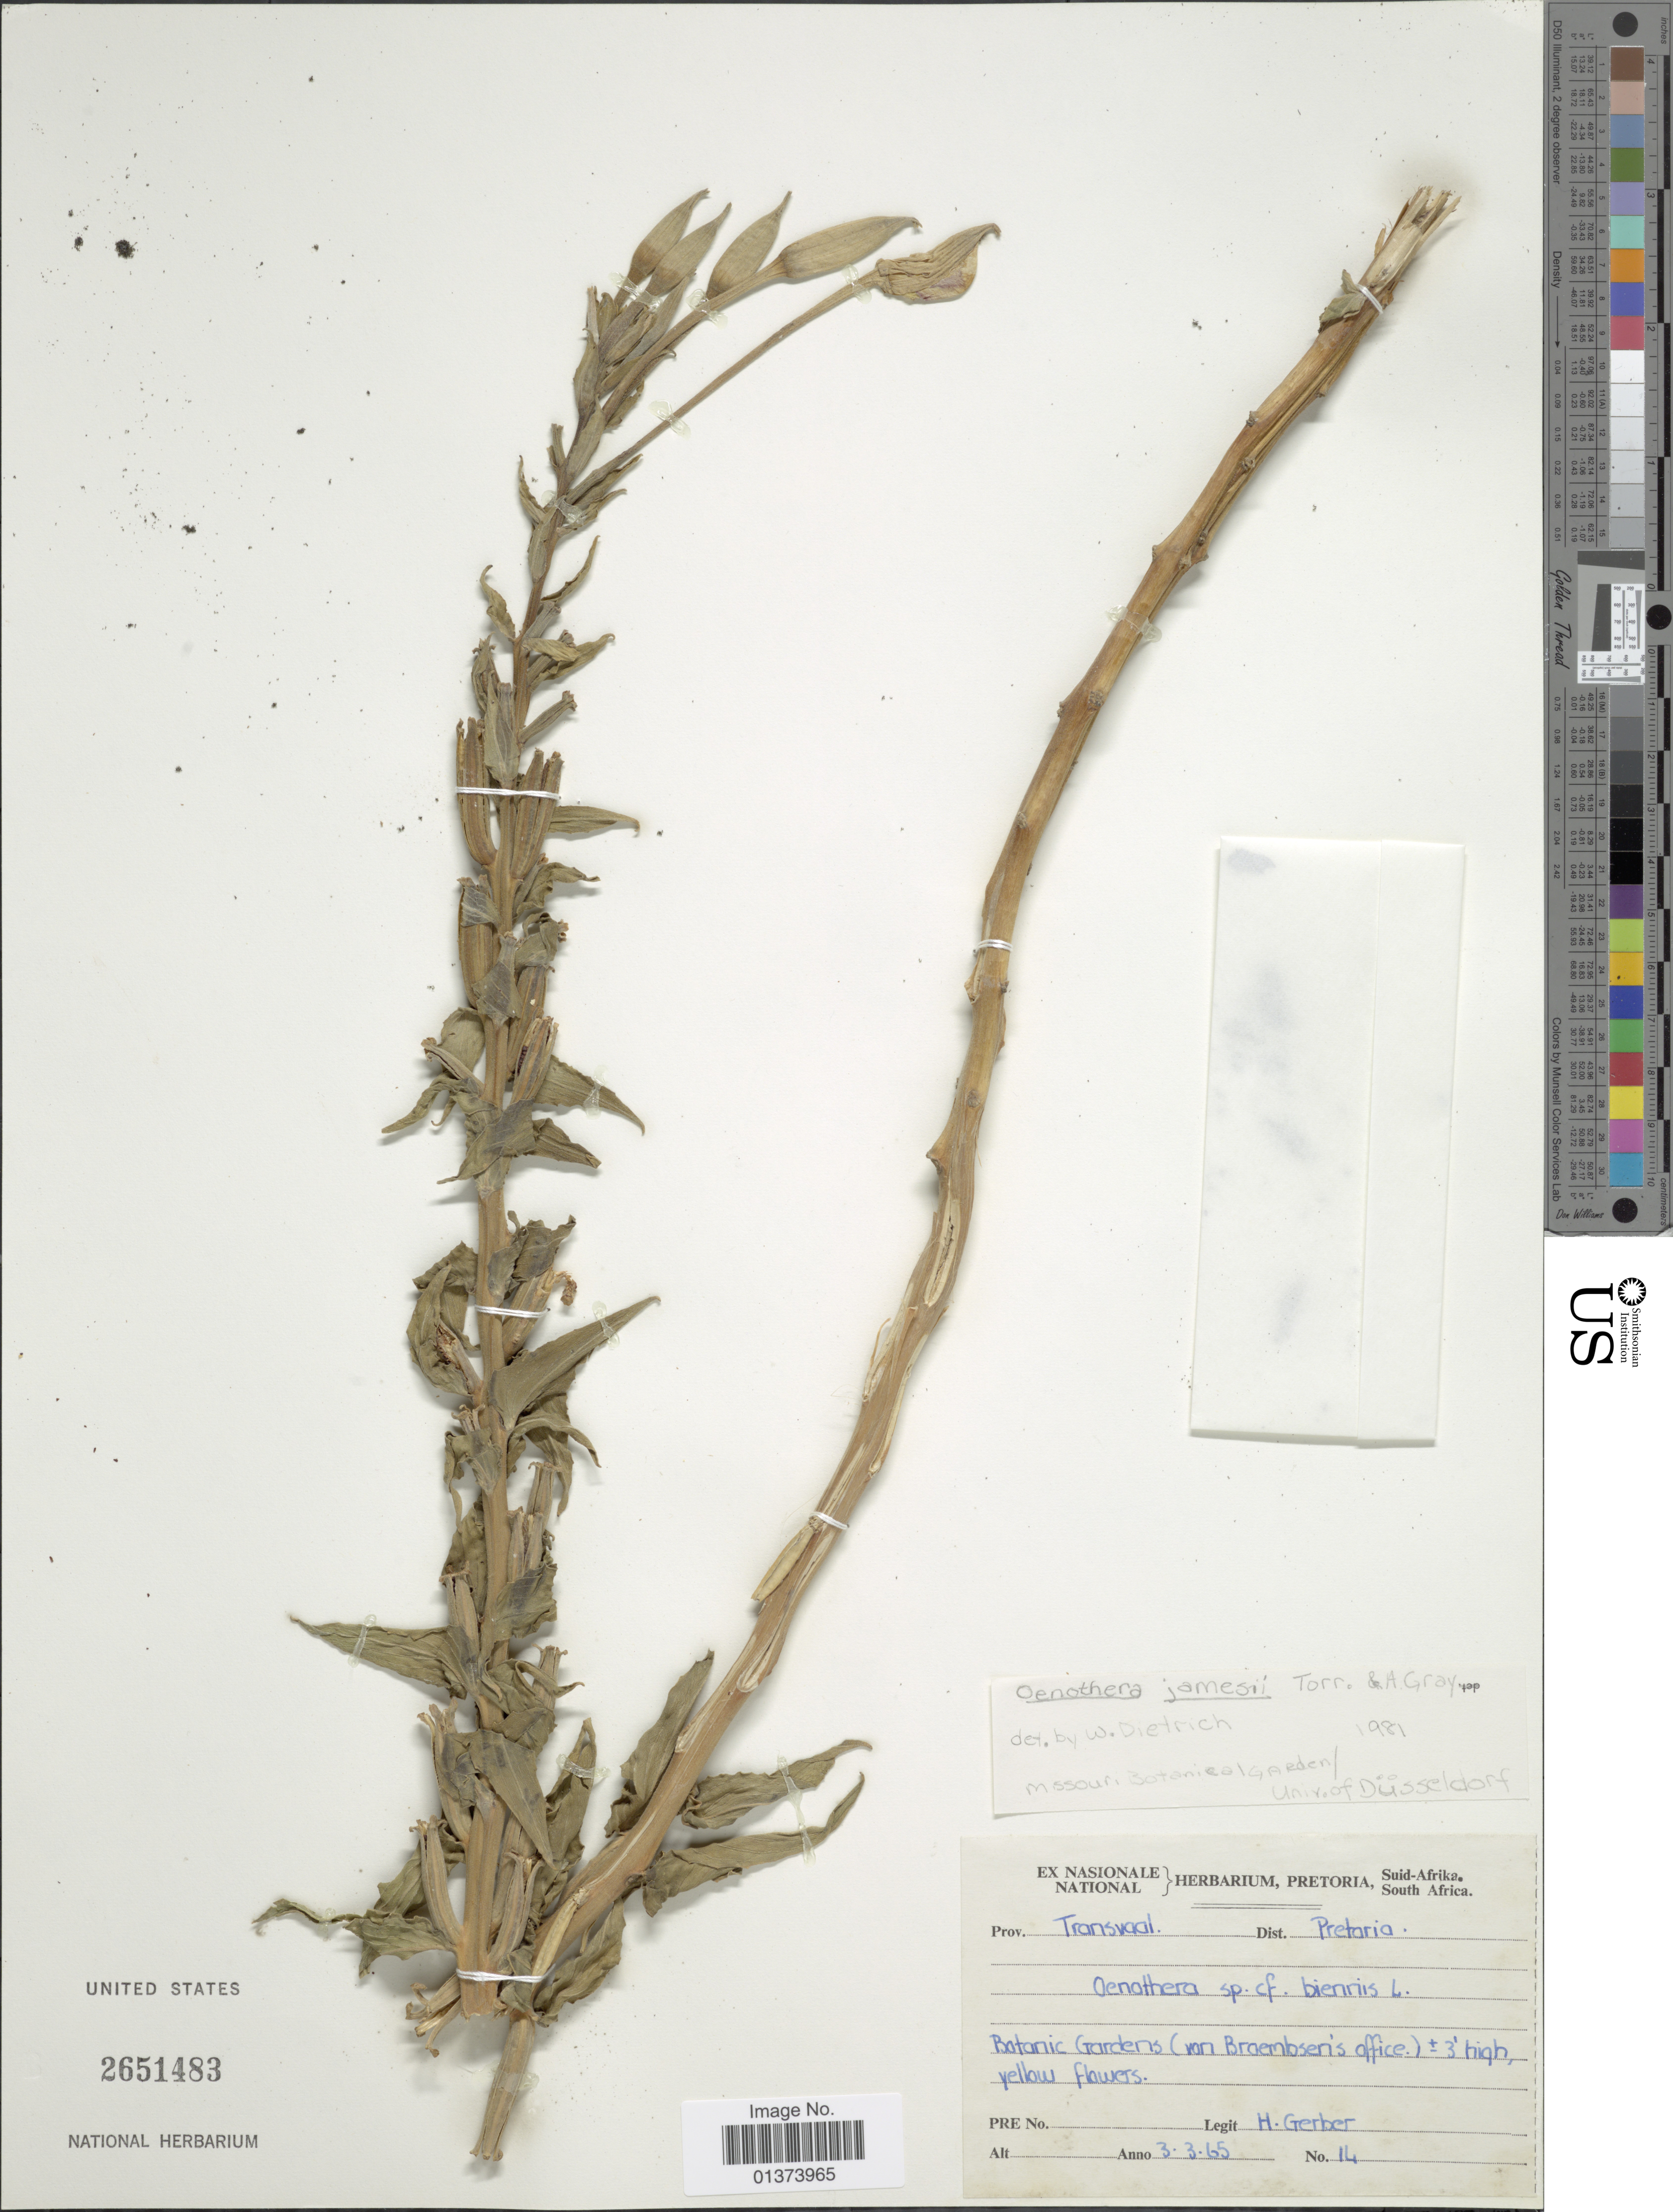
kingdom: Plantae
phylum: Tracheophyta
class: Magnoliopsida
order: Myrtales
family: Onagraceae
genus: Oenothera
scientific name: Oenothera jamesii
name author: Torr. & A. Gray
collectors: H. Gerber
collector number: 14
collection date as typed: Transcribed d/m/y: 3/3/65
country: South Africa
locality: Prov. Transvaal, Dist. Pretoria, Botanic Gardens (von Broembsen's office)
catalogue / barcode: US 2651483